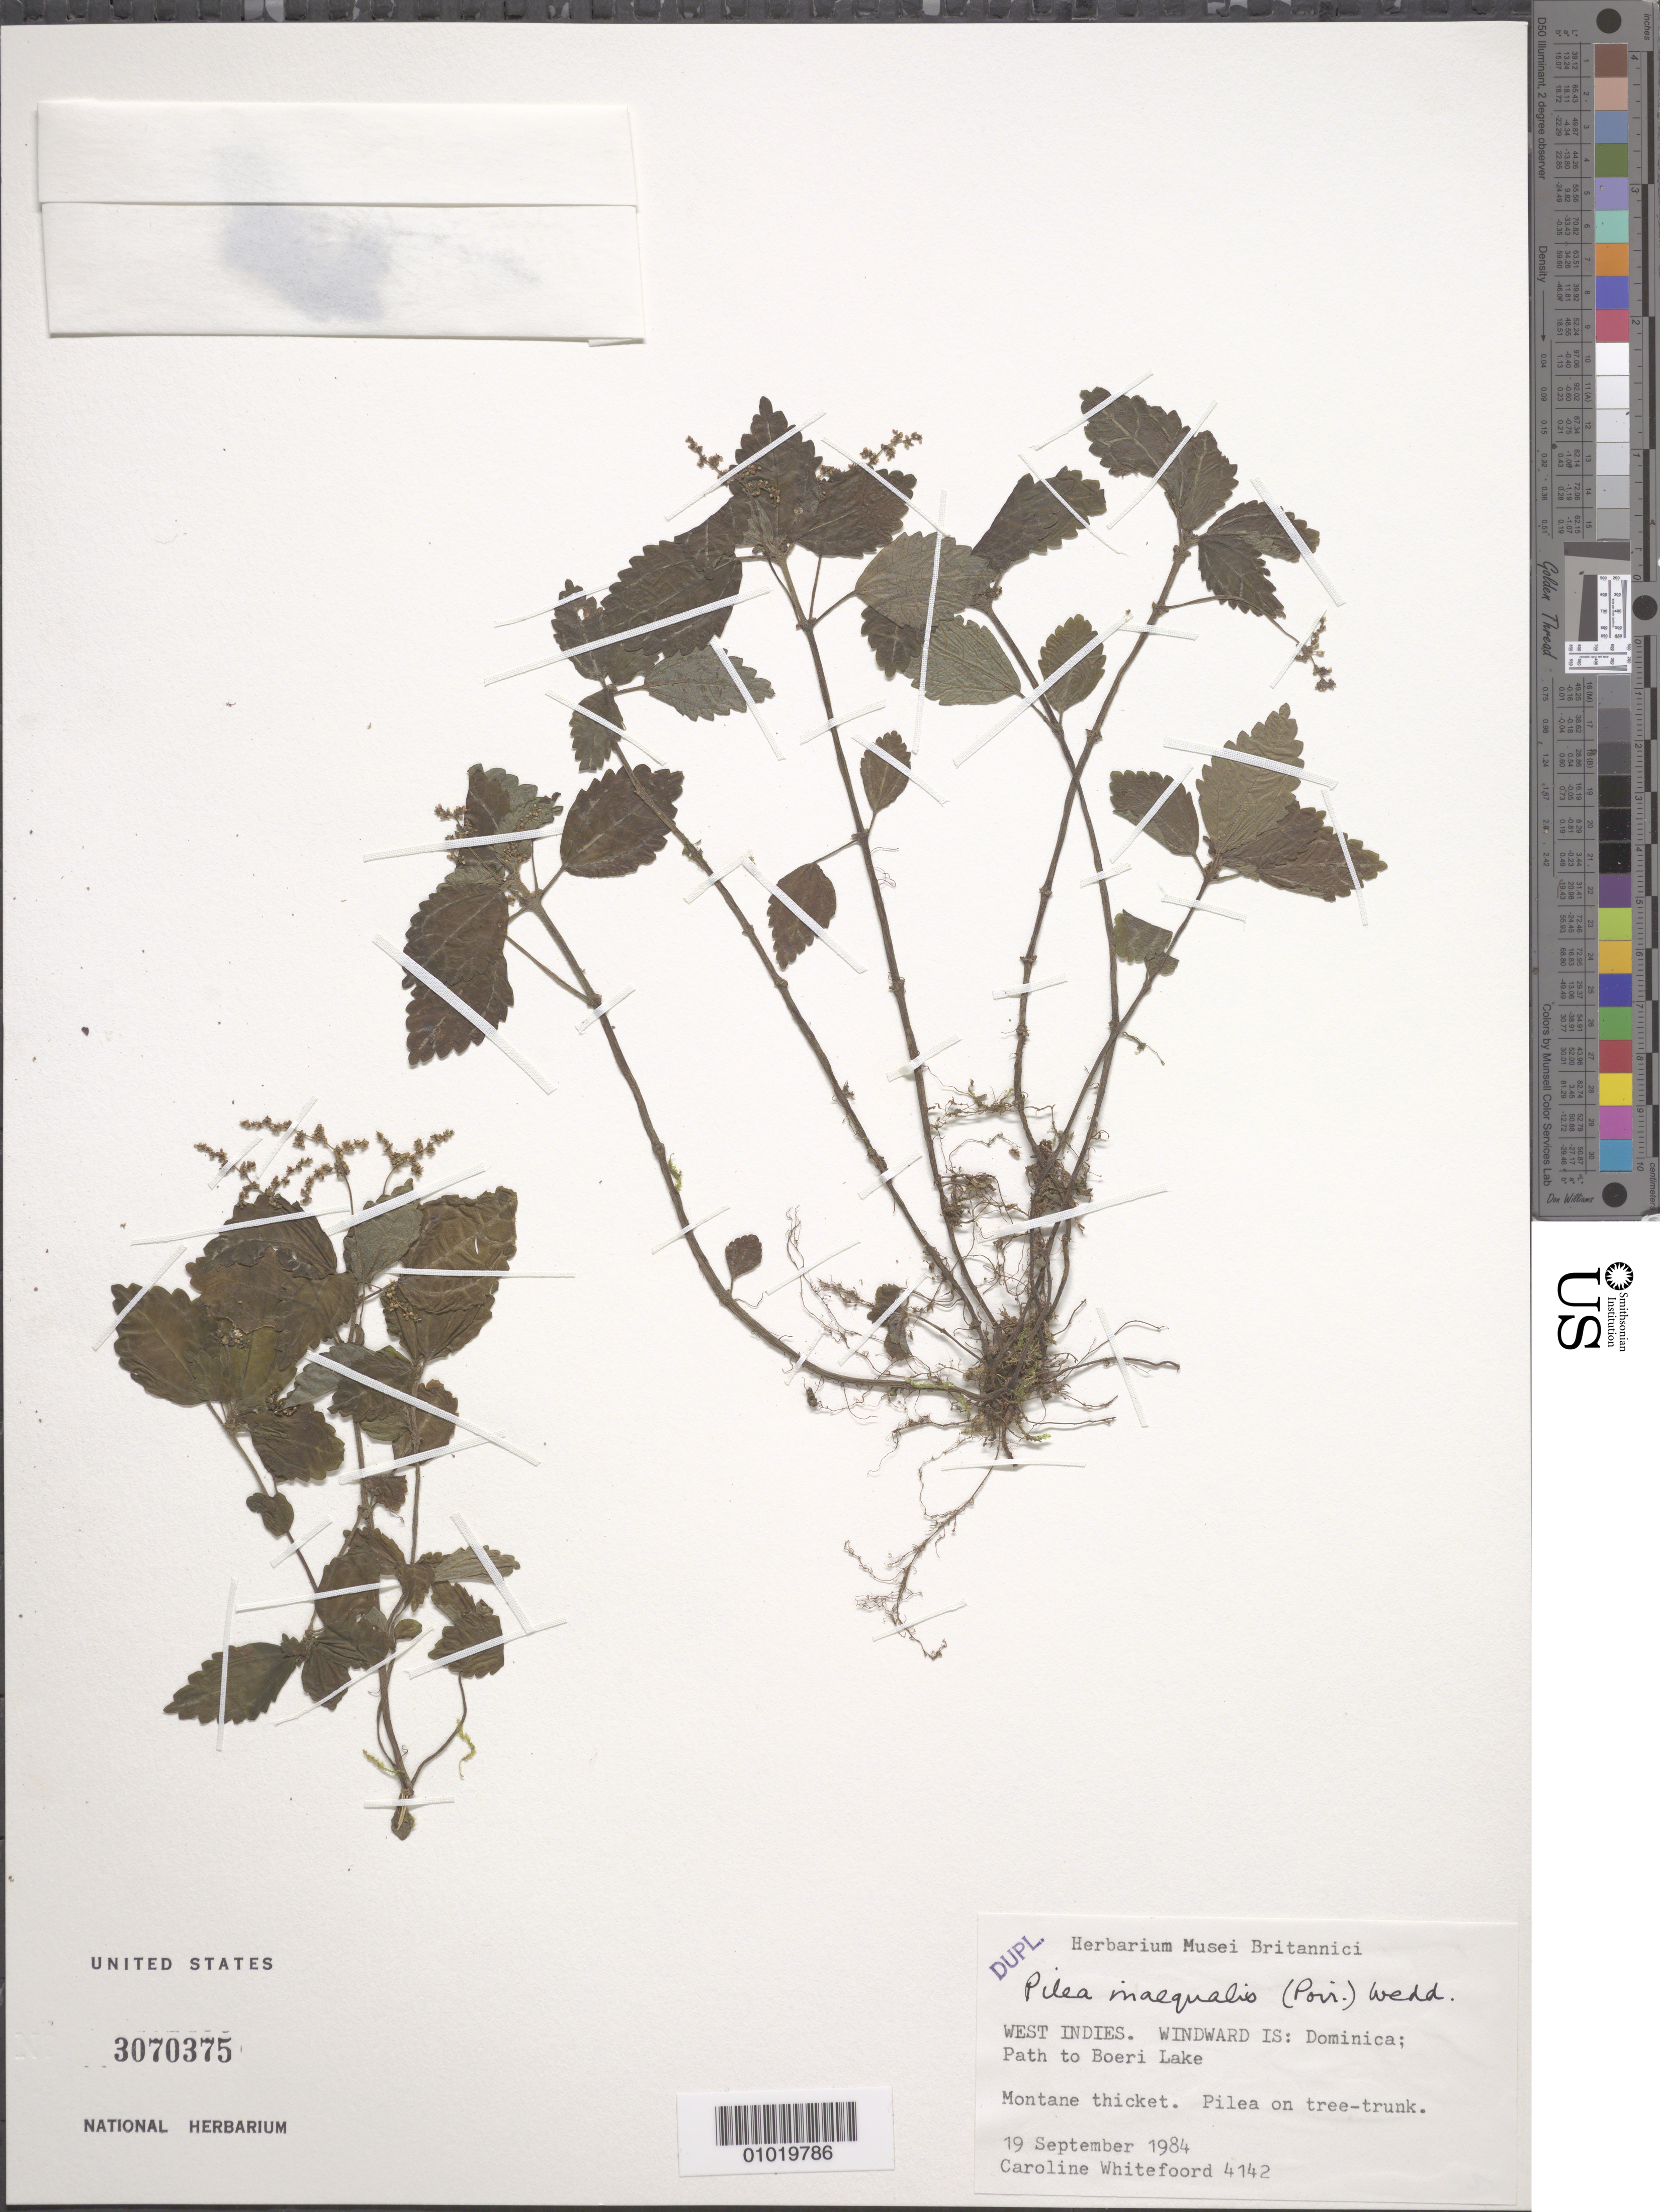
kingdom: Plantae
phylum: Tracheophyta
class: Magnoliopsida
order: Rosales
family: Urticaceae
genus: Pilea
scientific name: Pilea inaequalis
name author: (Juss. ex Poir.) Wedd.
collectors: C. Whitefoord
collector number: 4142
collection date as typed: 19 Sep 1984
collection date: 1984-09-19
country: Dominica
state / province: St. David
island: Dominica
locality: Path to Boeri Lake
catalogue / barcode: US 3070375